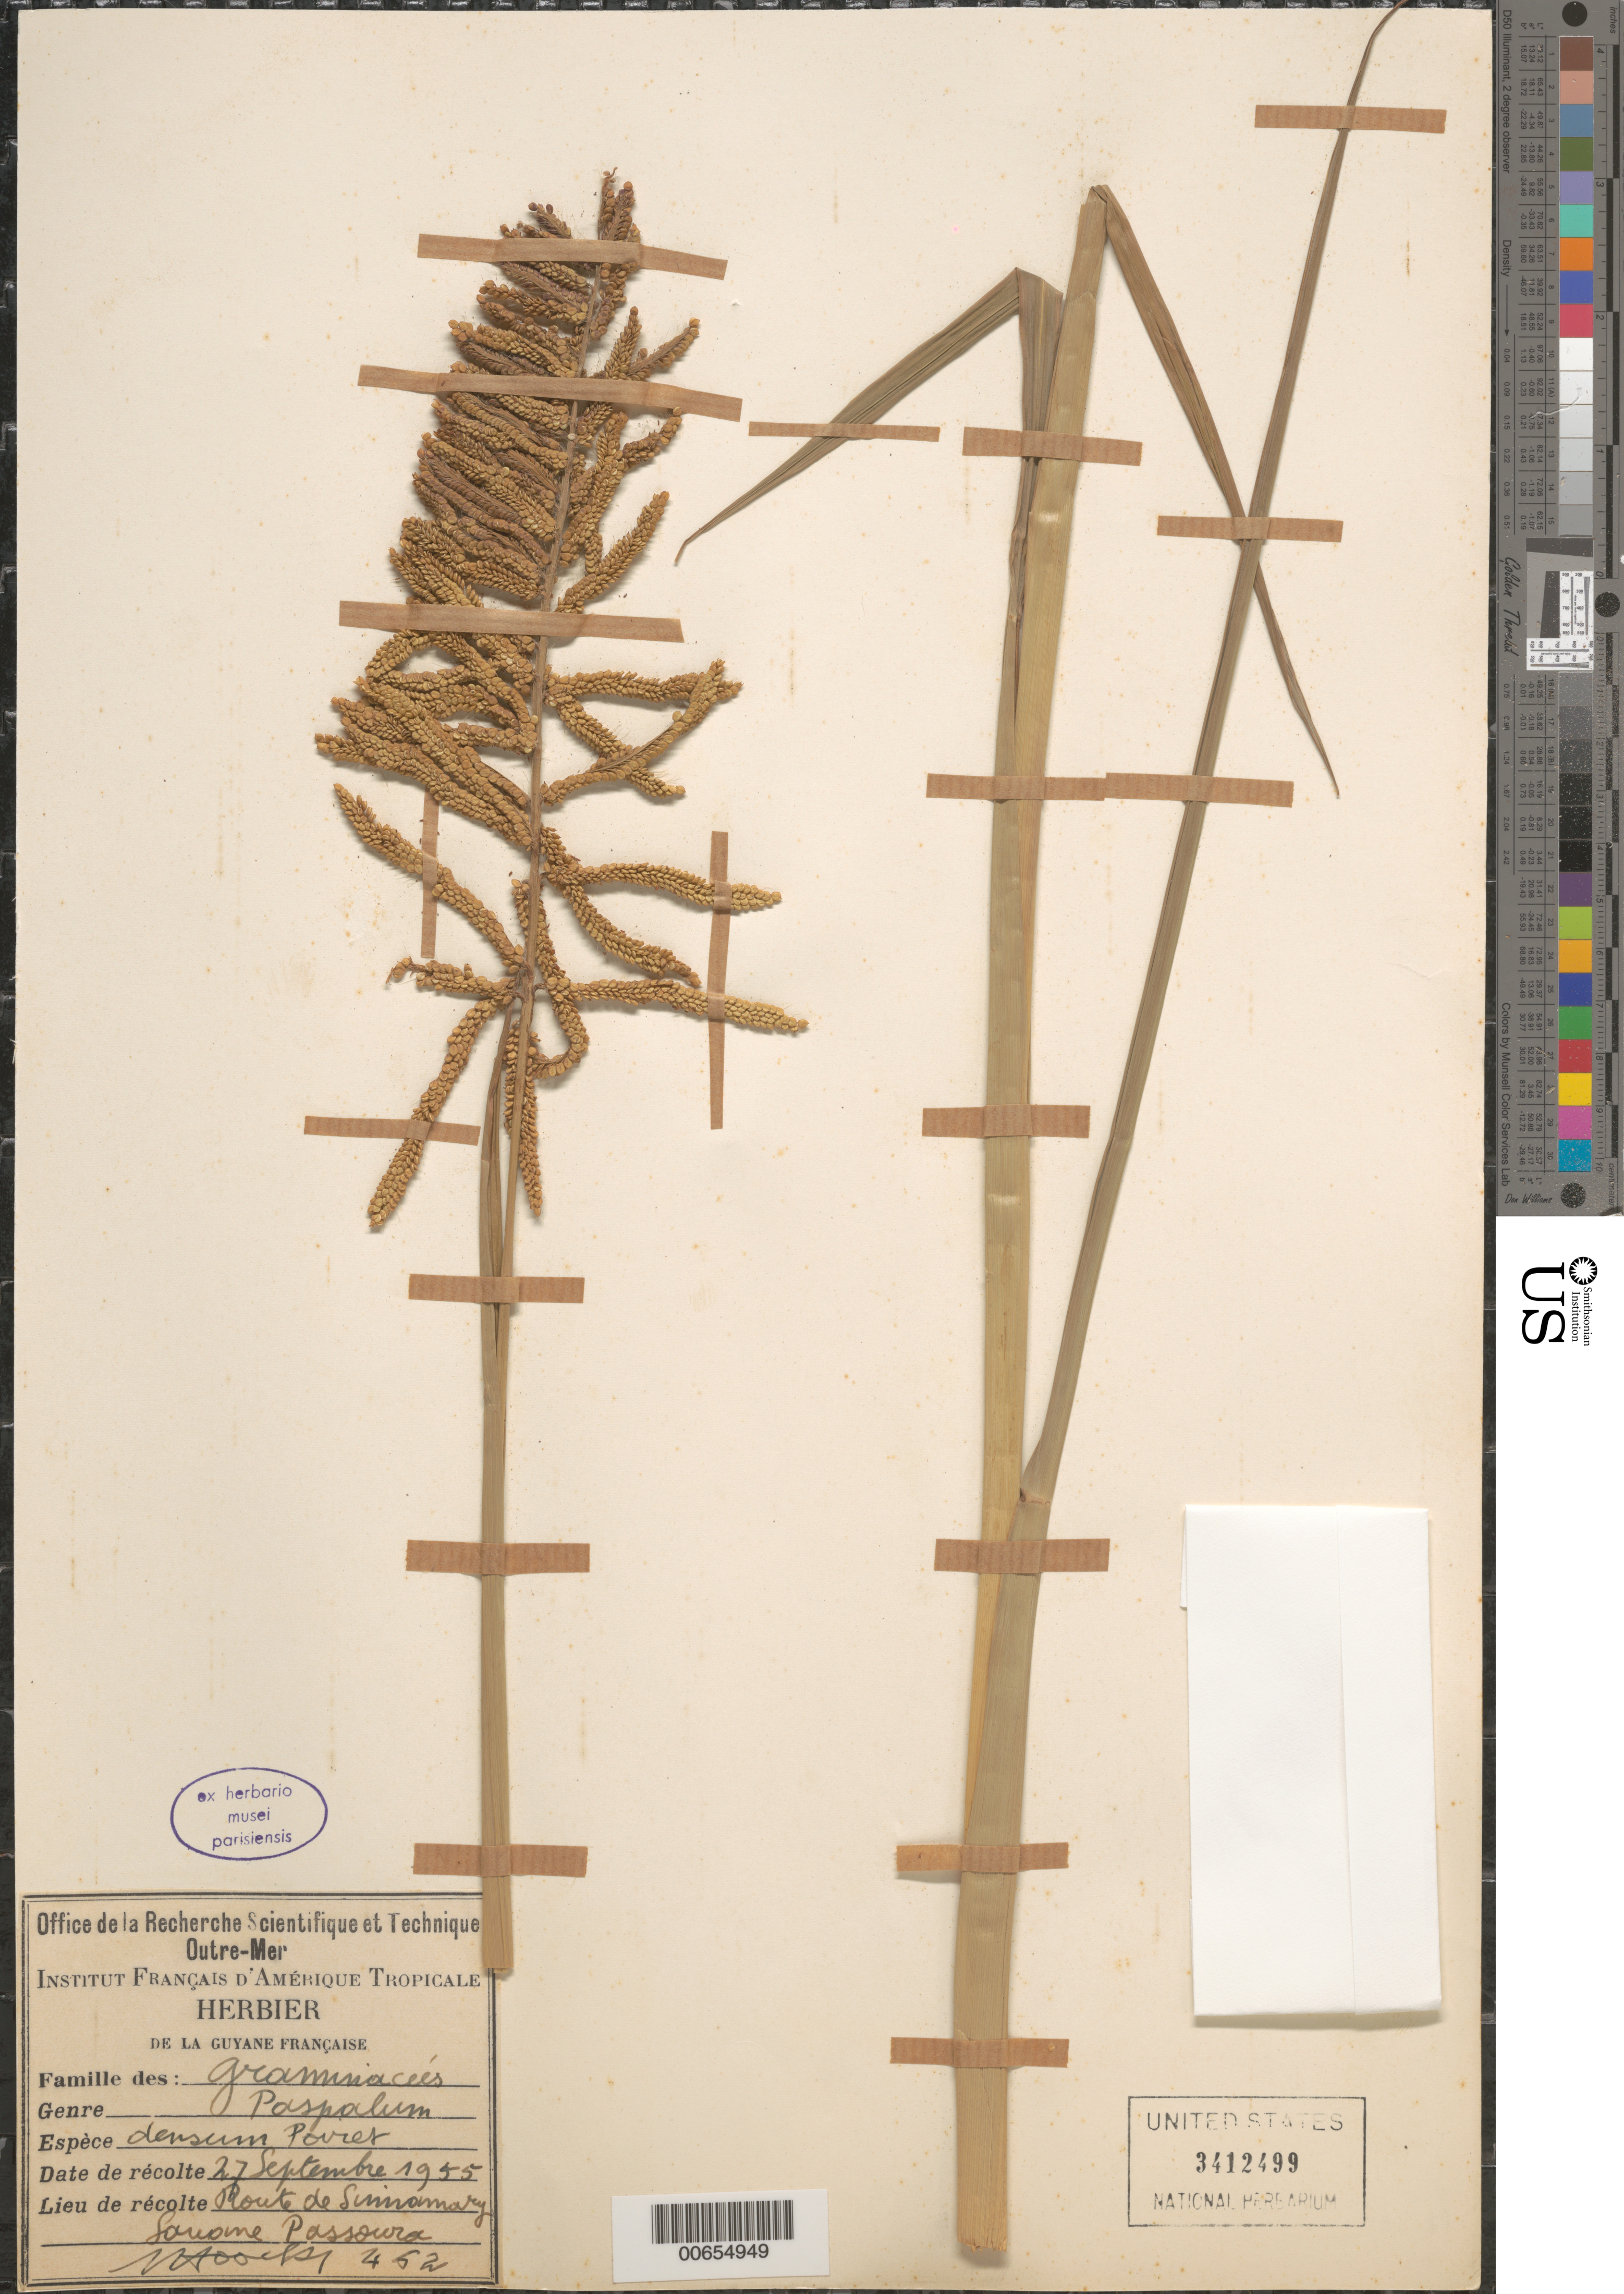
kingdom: Plantae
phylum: Tracheophyta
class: Liliopsida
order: Poales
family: Poaceae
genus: Paspalum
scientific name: Paspalum densum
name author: Poir.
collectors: J. Hoock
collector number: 462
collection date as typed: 27-Sep-55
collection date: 1955-09-27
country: French Guiana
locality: Route de Sinnamary, Savane Passoura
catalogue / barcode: US 3412499